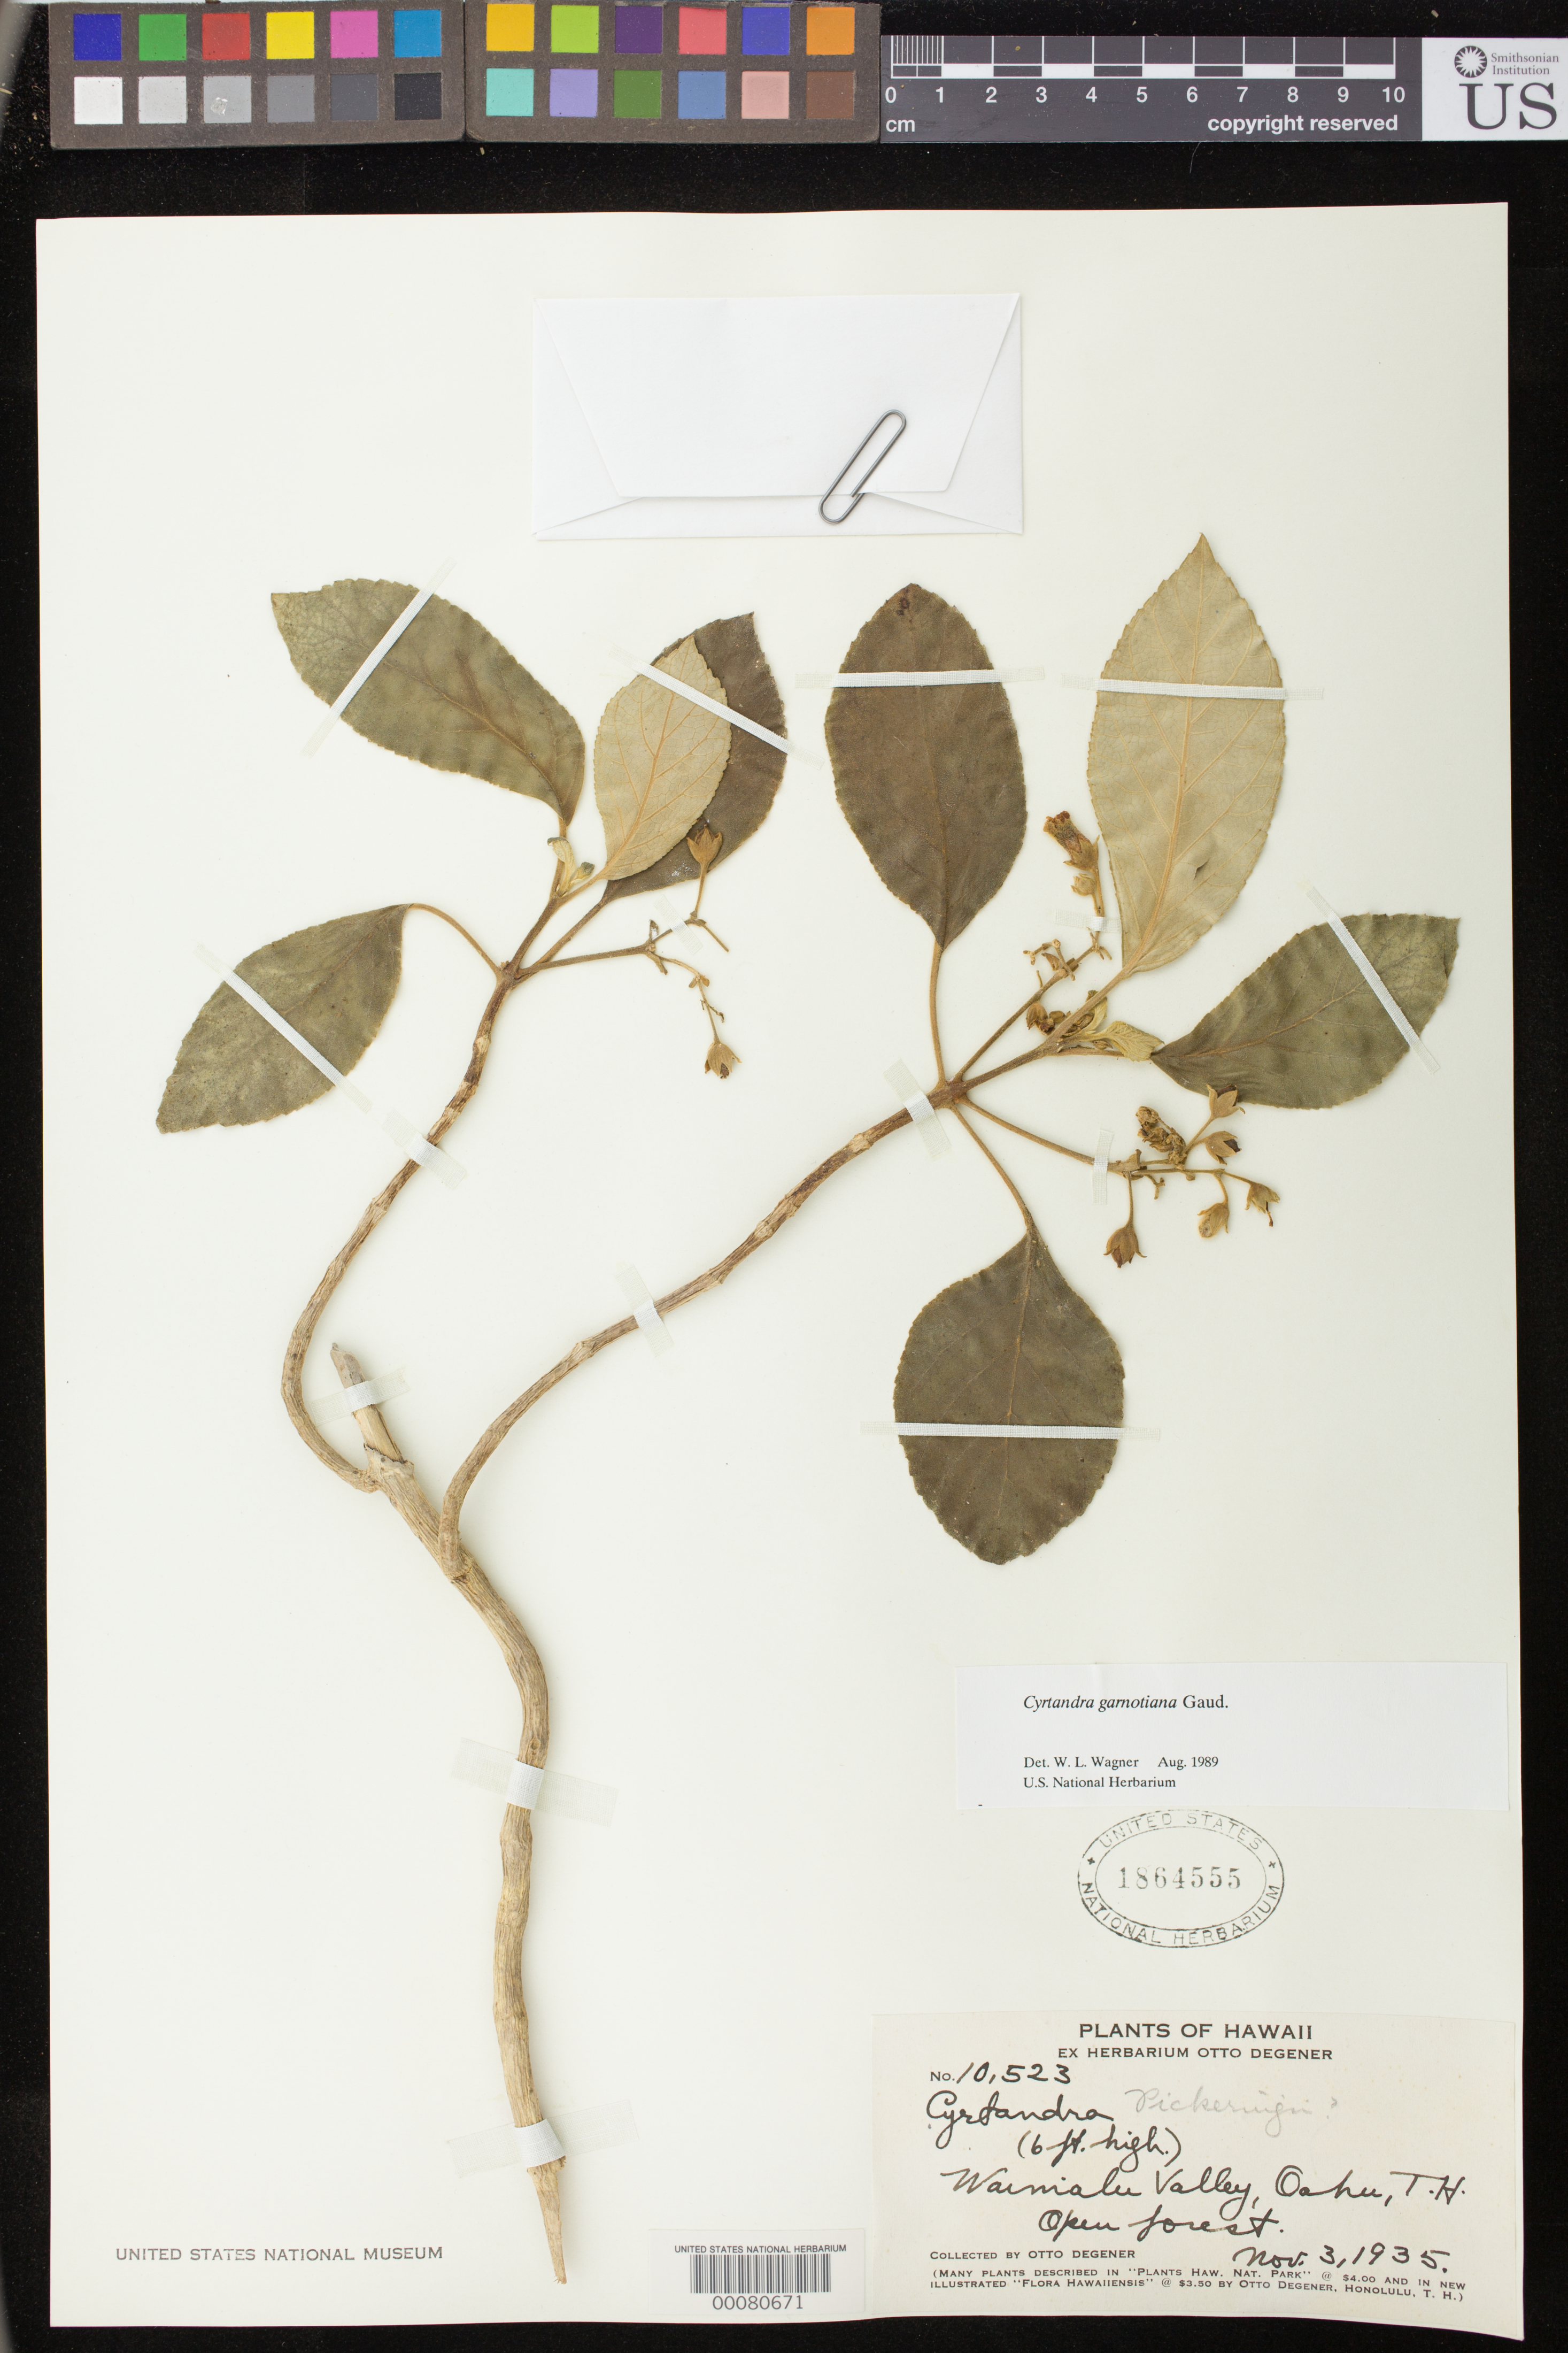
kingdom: Plantae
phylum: Tracheophyta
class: Magnoliopsida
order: Lamiales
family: Gesneriaceae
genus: Cyrtandra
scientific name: Cyrtandra garnotiana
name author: Gaudich.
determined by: Wagner, W. L., (BOT), Smithsonian Institution - National Museum of Natural History (UNITED STATES)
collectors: O. Degener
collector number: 10523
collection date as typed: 03 Nov 1935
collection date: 1935-11-03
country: United States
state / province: Hawaii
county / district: Honolulu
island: Oahu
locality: Waimalu valley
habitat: Open forest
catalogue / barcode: US 1864555